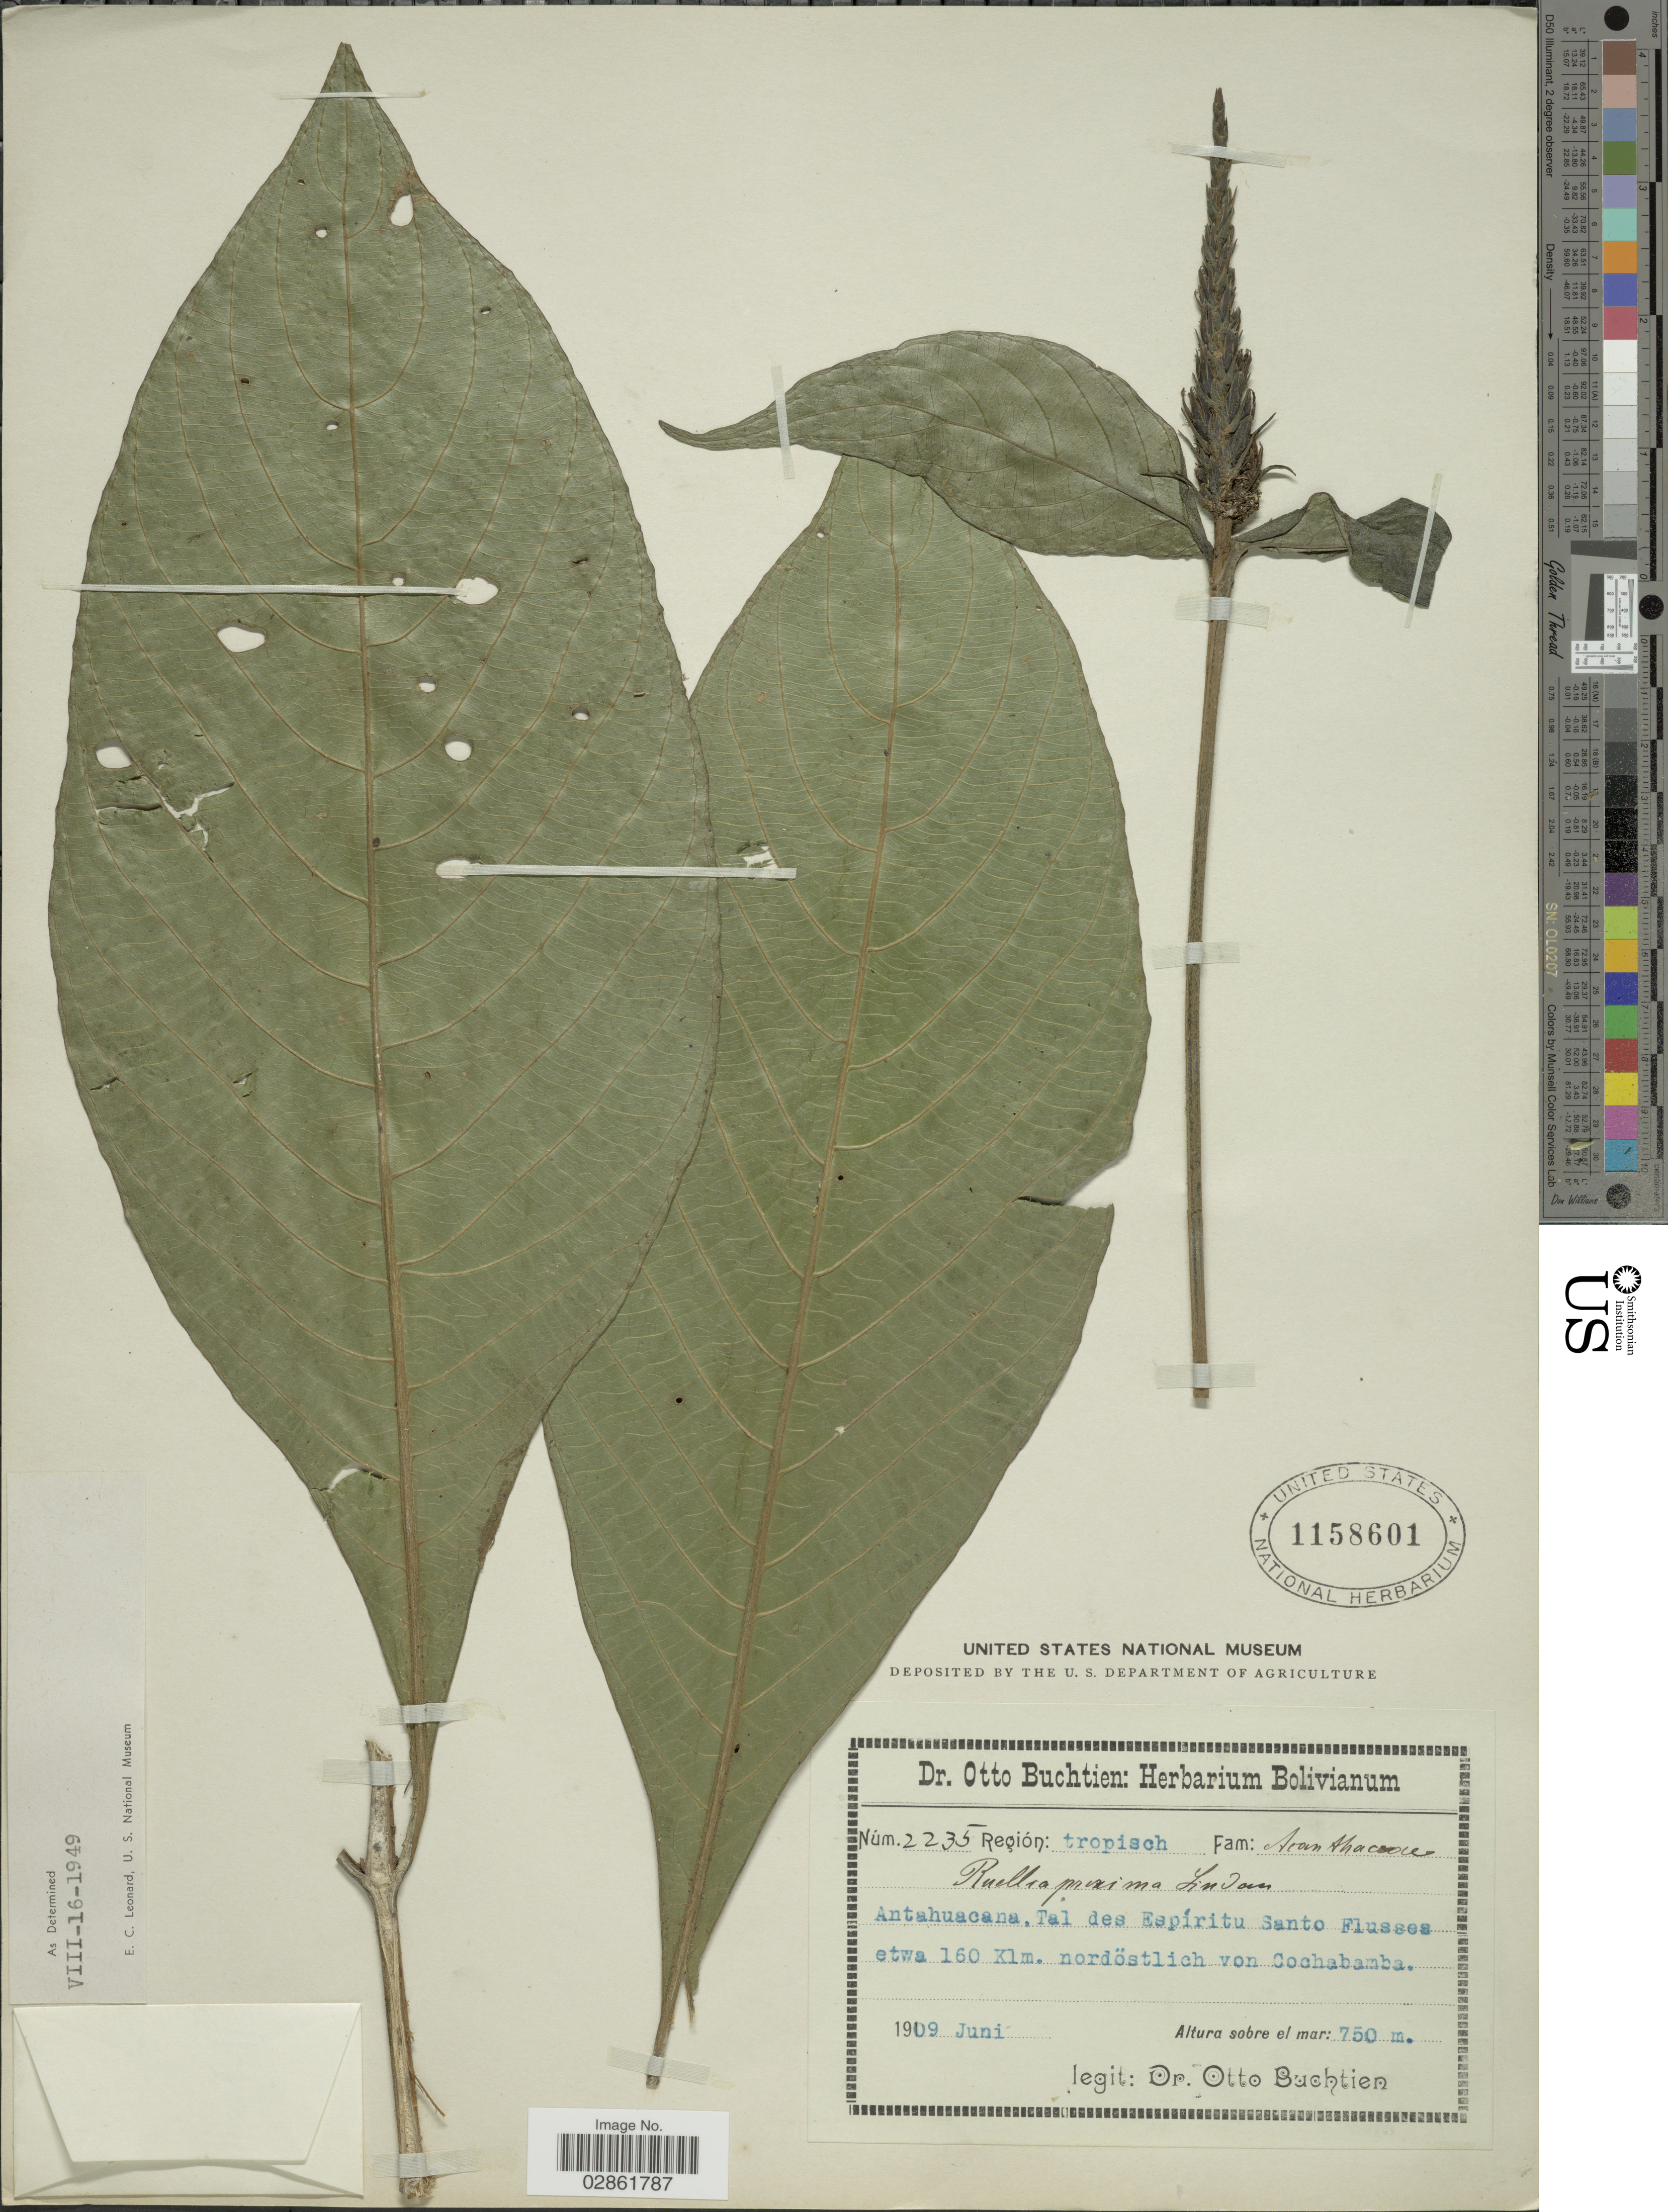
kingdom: Plantae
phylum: Tracheophyta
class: Magnoliopsida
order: Lamiales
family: Acanthaceae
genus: Ruellia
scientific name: Ruellia proxima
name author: Lindau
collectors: O. Buchtien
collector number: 2235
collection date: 1909-06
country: Bolivia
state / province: Cochabamba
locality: Región: tropisch, Antahuacana, Tal des Espíritu Santo Flusses etwa 160 Klm. nordöstlich von Cochabamba.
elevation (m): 750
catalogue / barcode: US 1158601